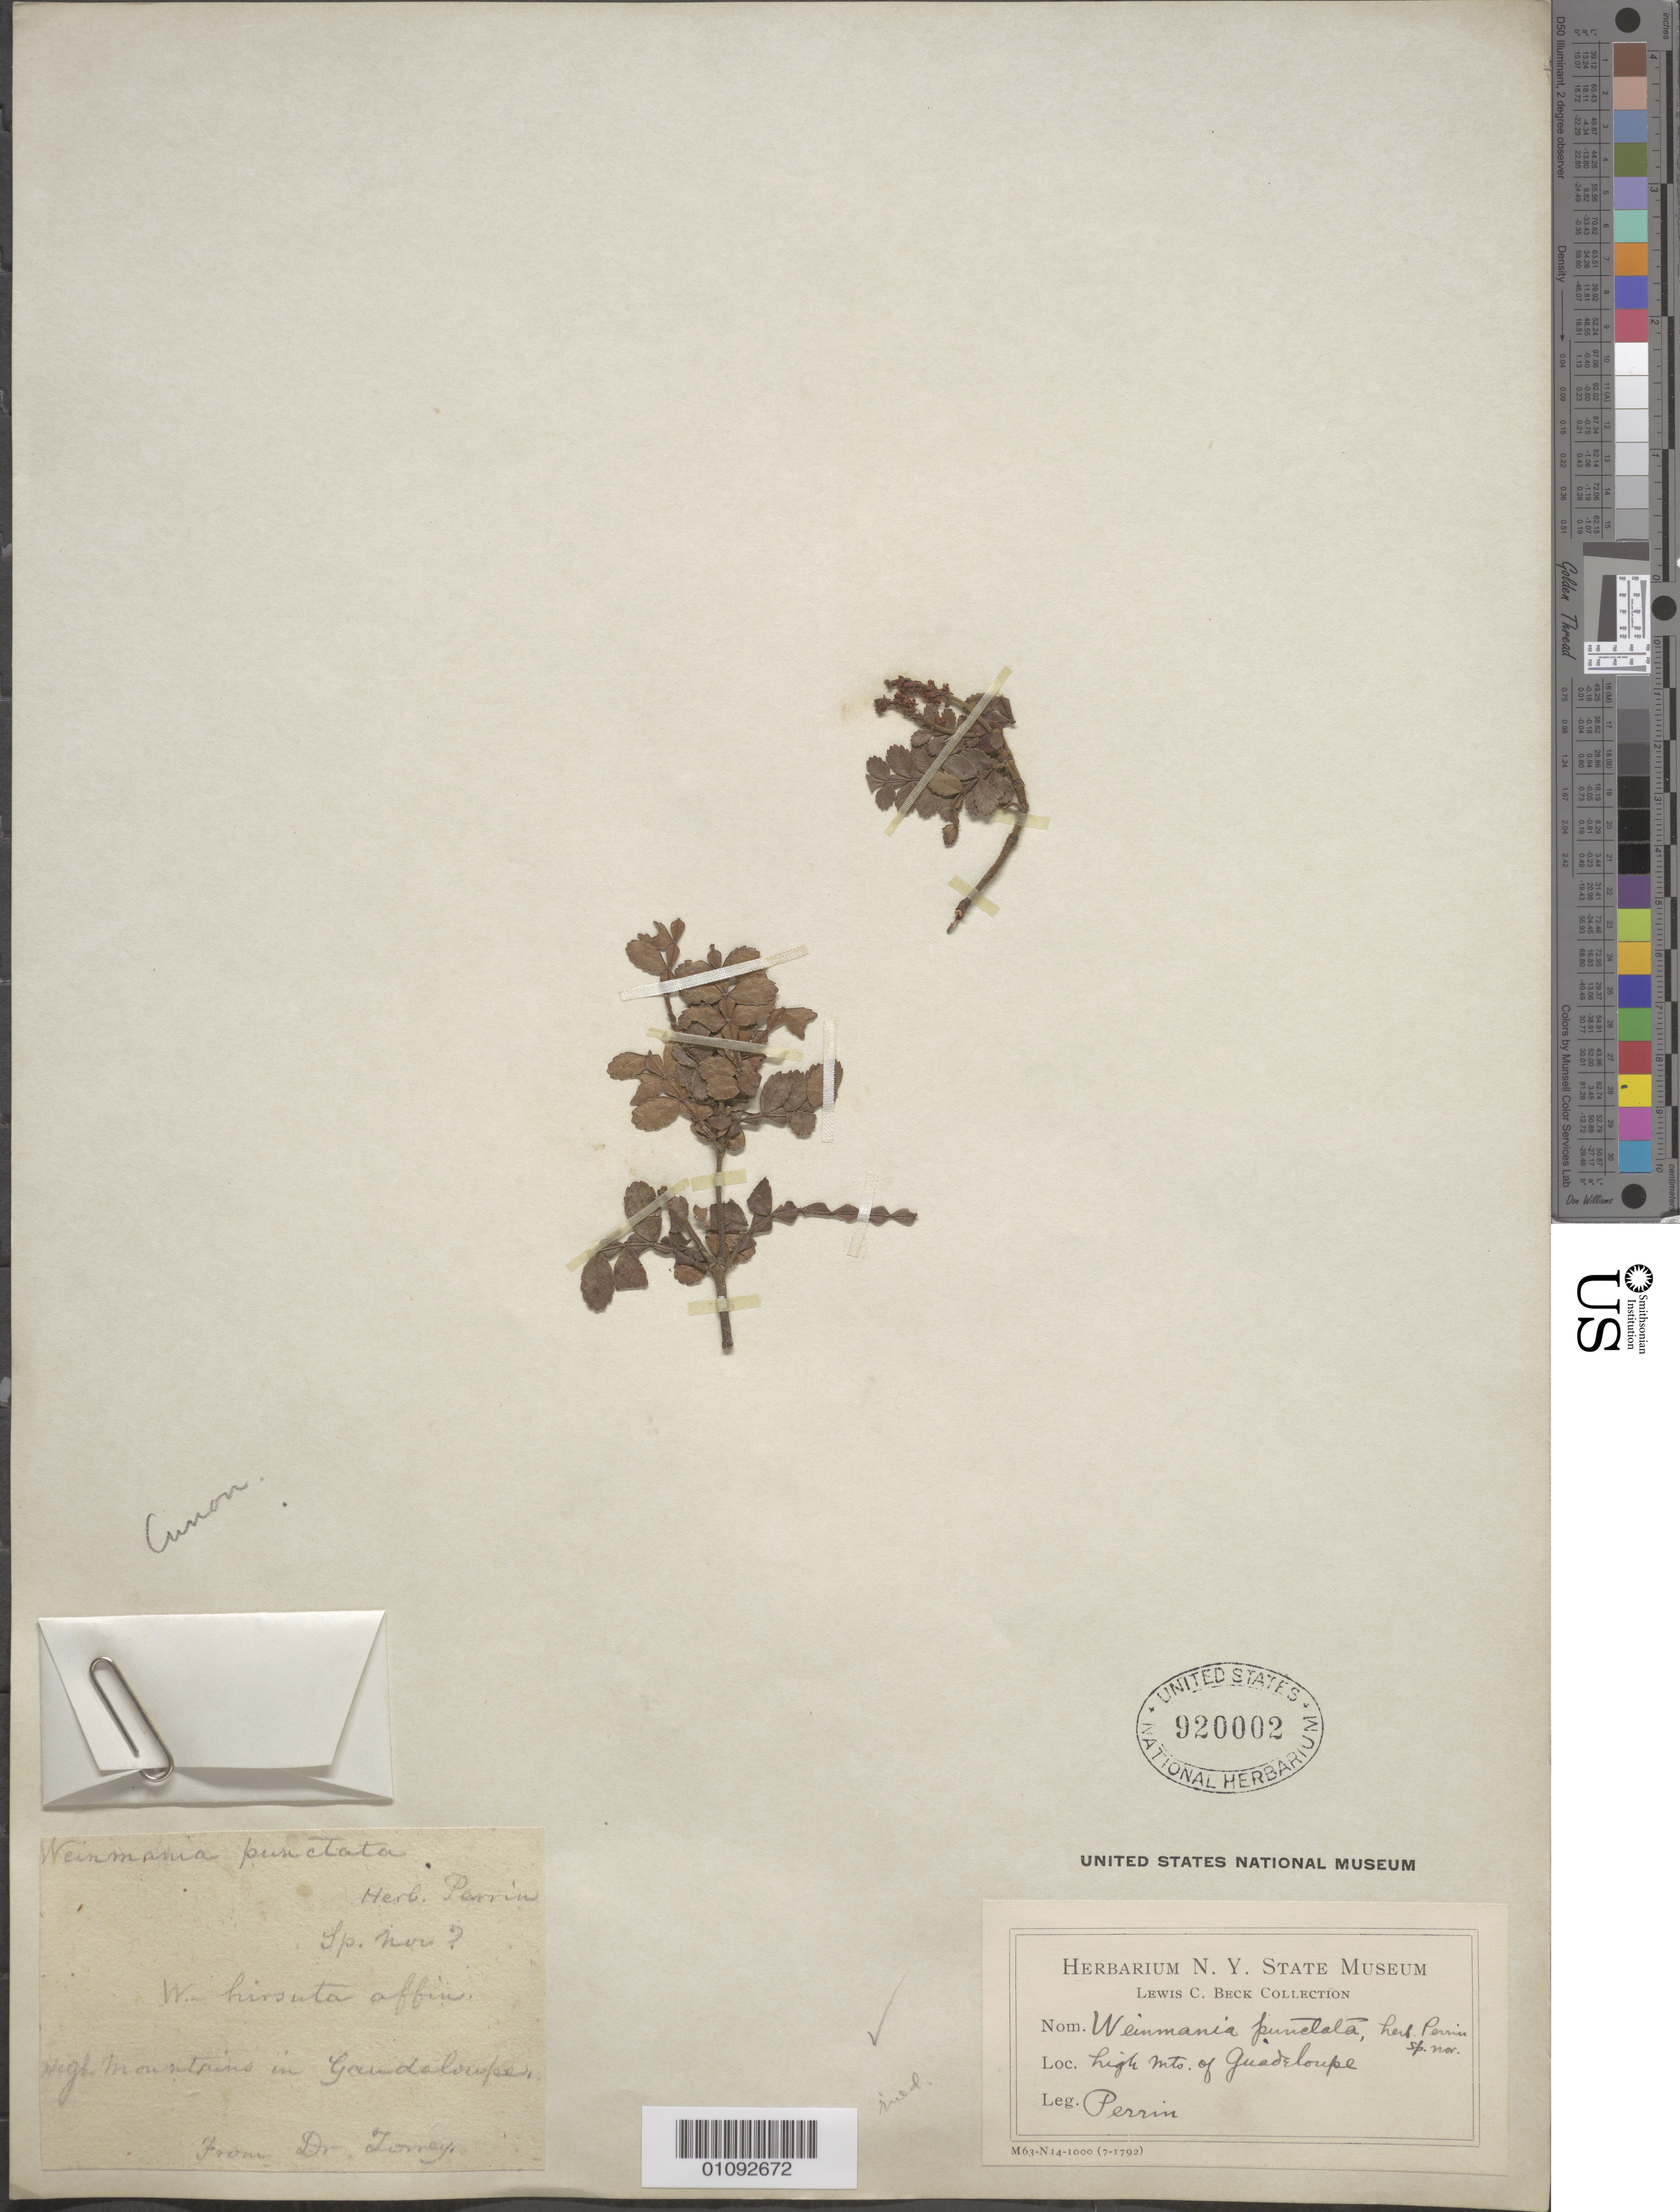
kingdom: Plantae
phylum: Tracheophyta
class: Magnoliopsida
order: Oxalidales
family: Cunoniaceae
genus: Weinmannia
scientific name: Weinmannia pinnata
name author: L.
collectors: J. Torrey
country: Guadeloupe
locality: High mts. of Guadeloupe.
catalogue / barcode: US 920002